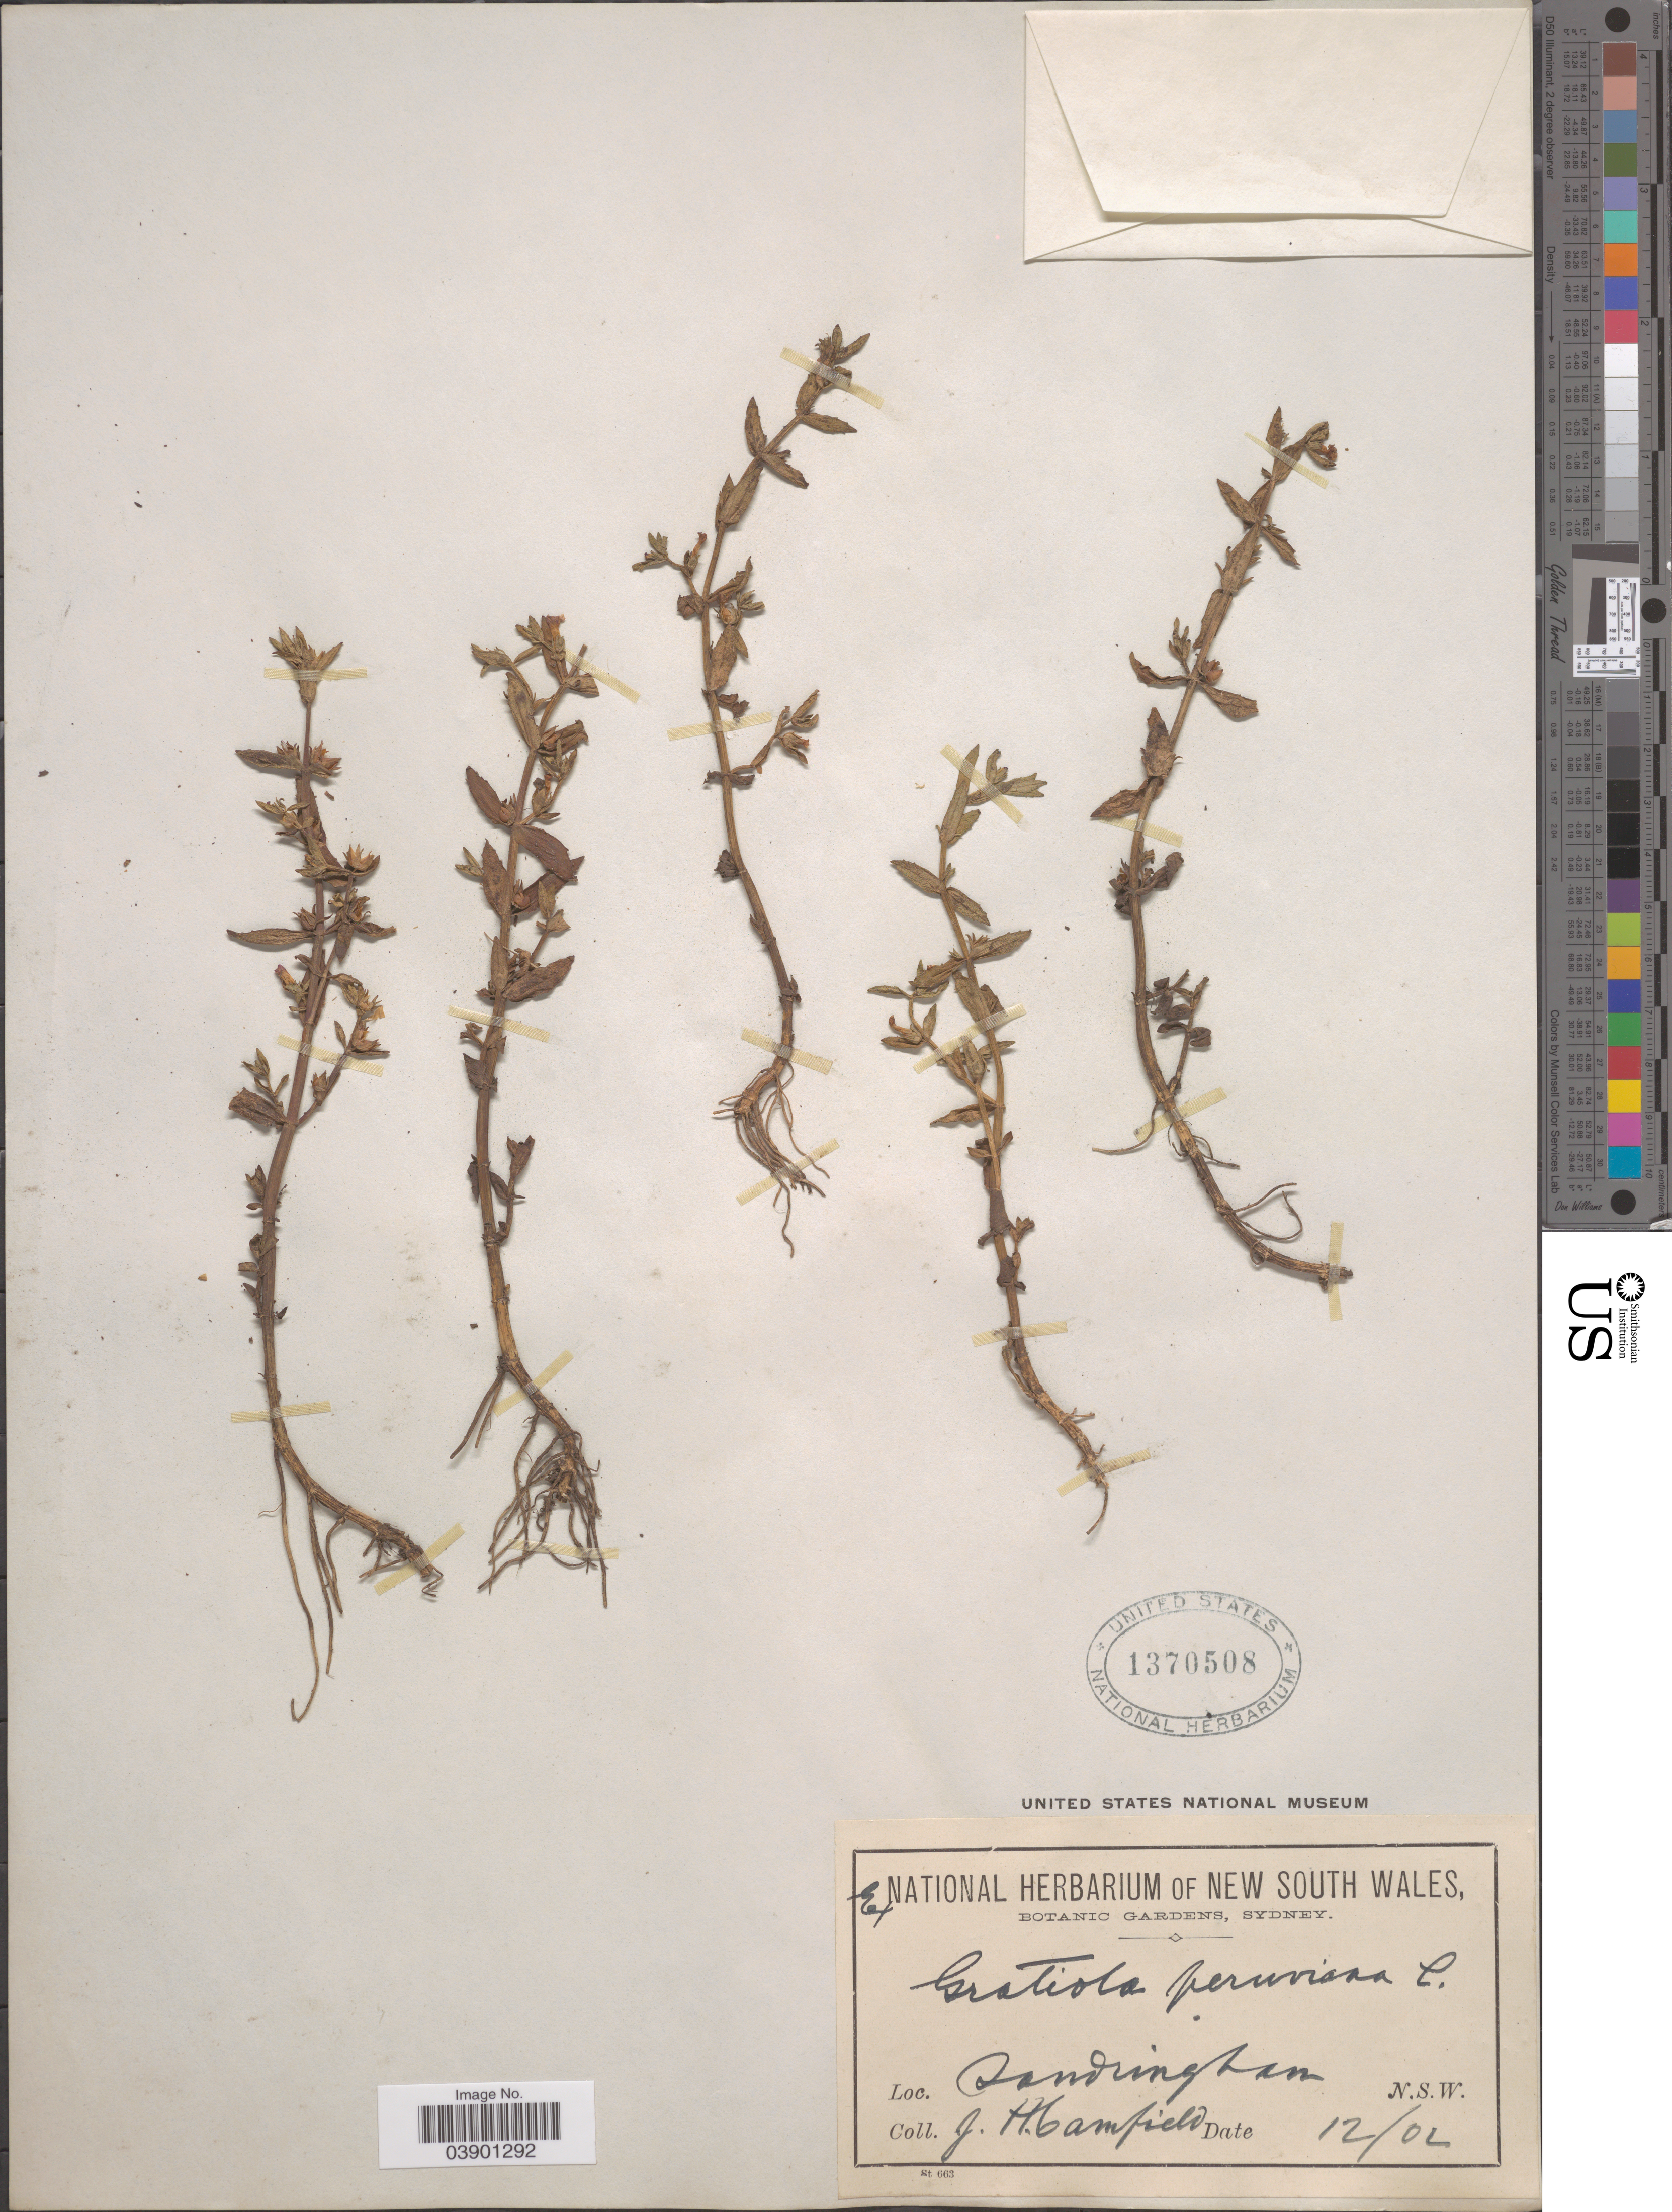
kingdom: Plantae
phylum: Tracheophyta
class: Magnoliopsida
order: Lamiales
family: Plantaginaceae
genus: Gratiola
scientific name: Gratiola peruviana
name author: L.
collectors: J. Camfield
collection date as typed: Transcribed d/m/y: /12/2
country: Australia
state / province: New South Wales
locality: Sandringham.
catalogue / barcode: US 1370508